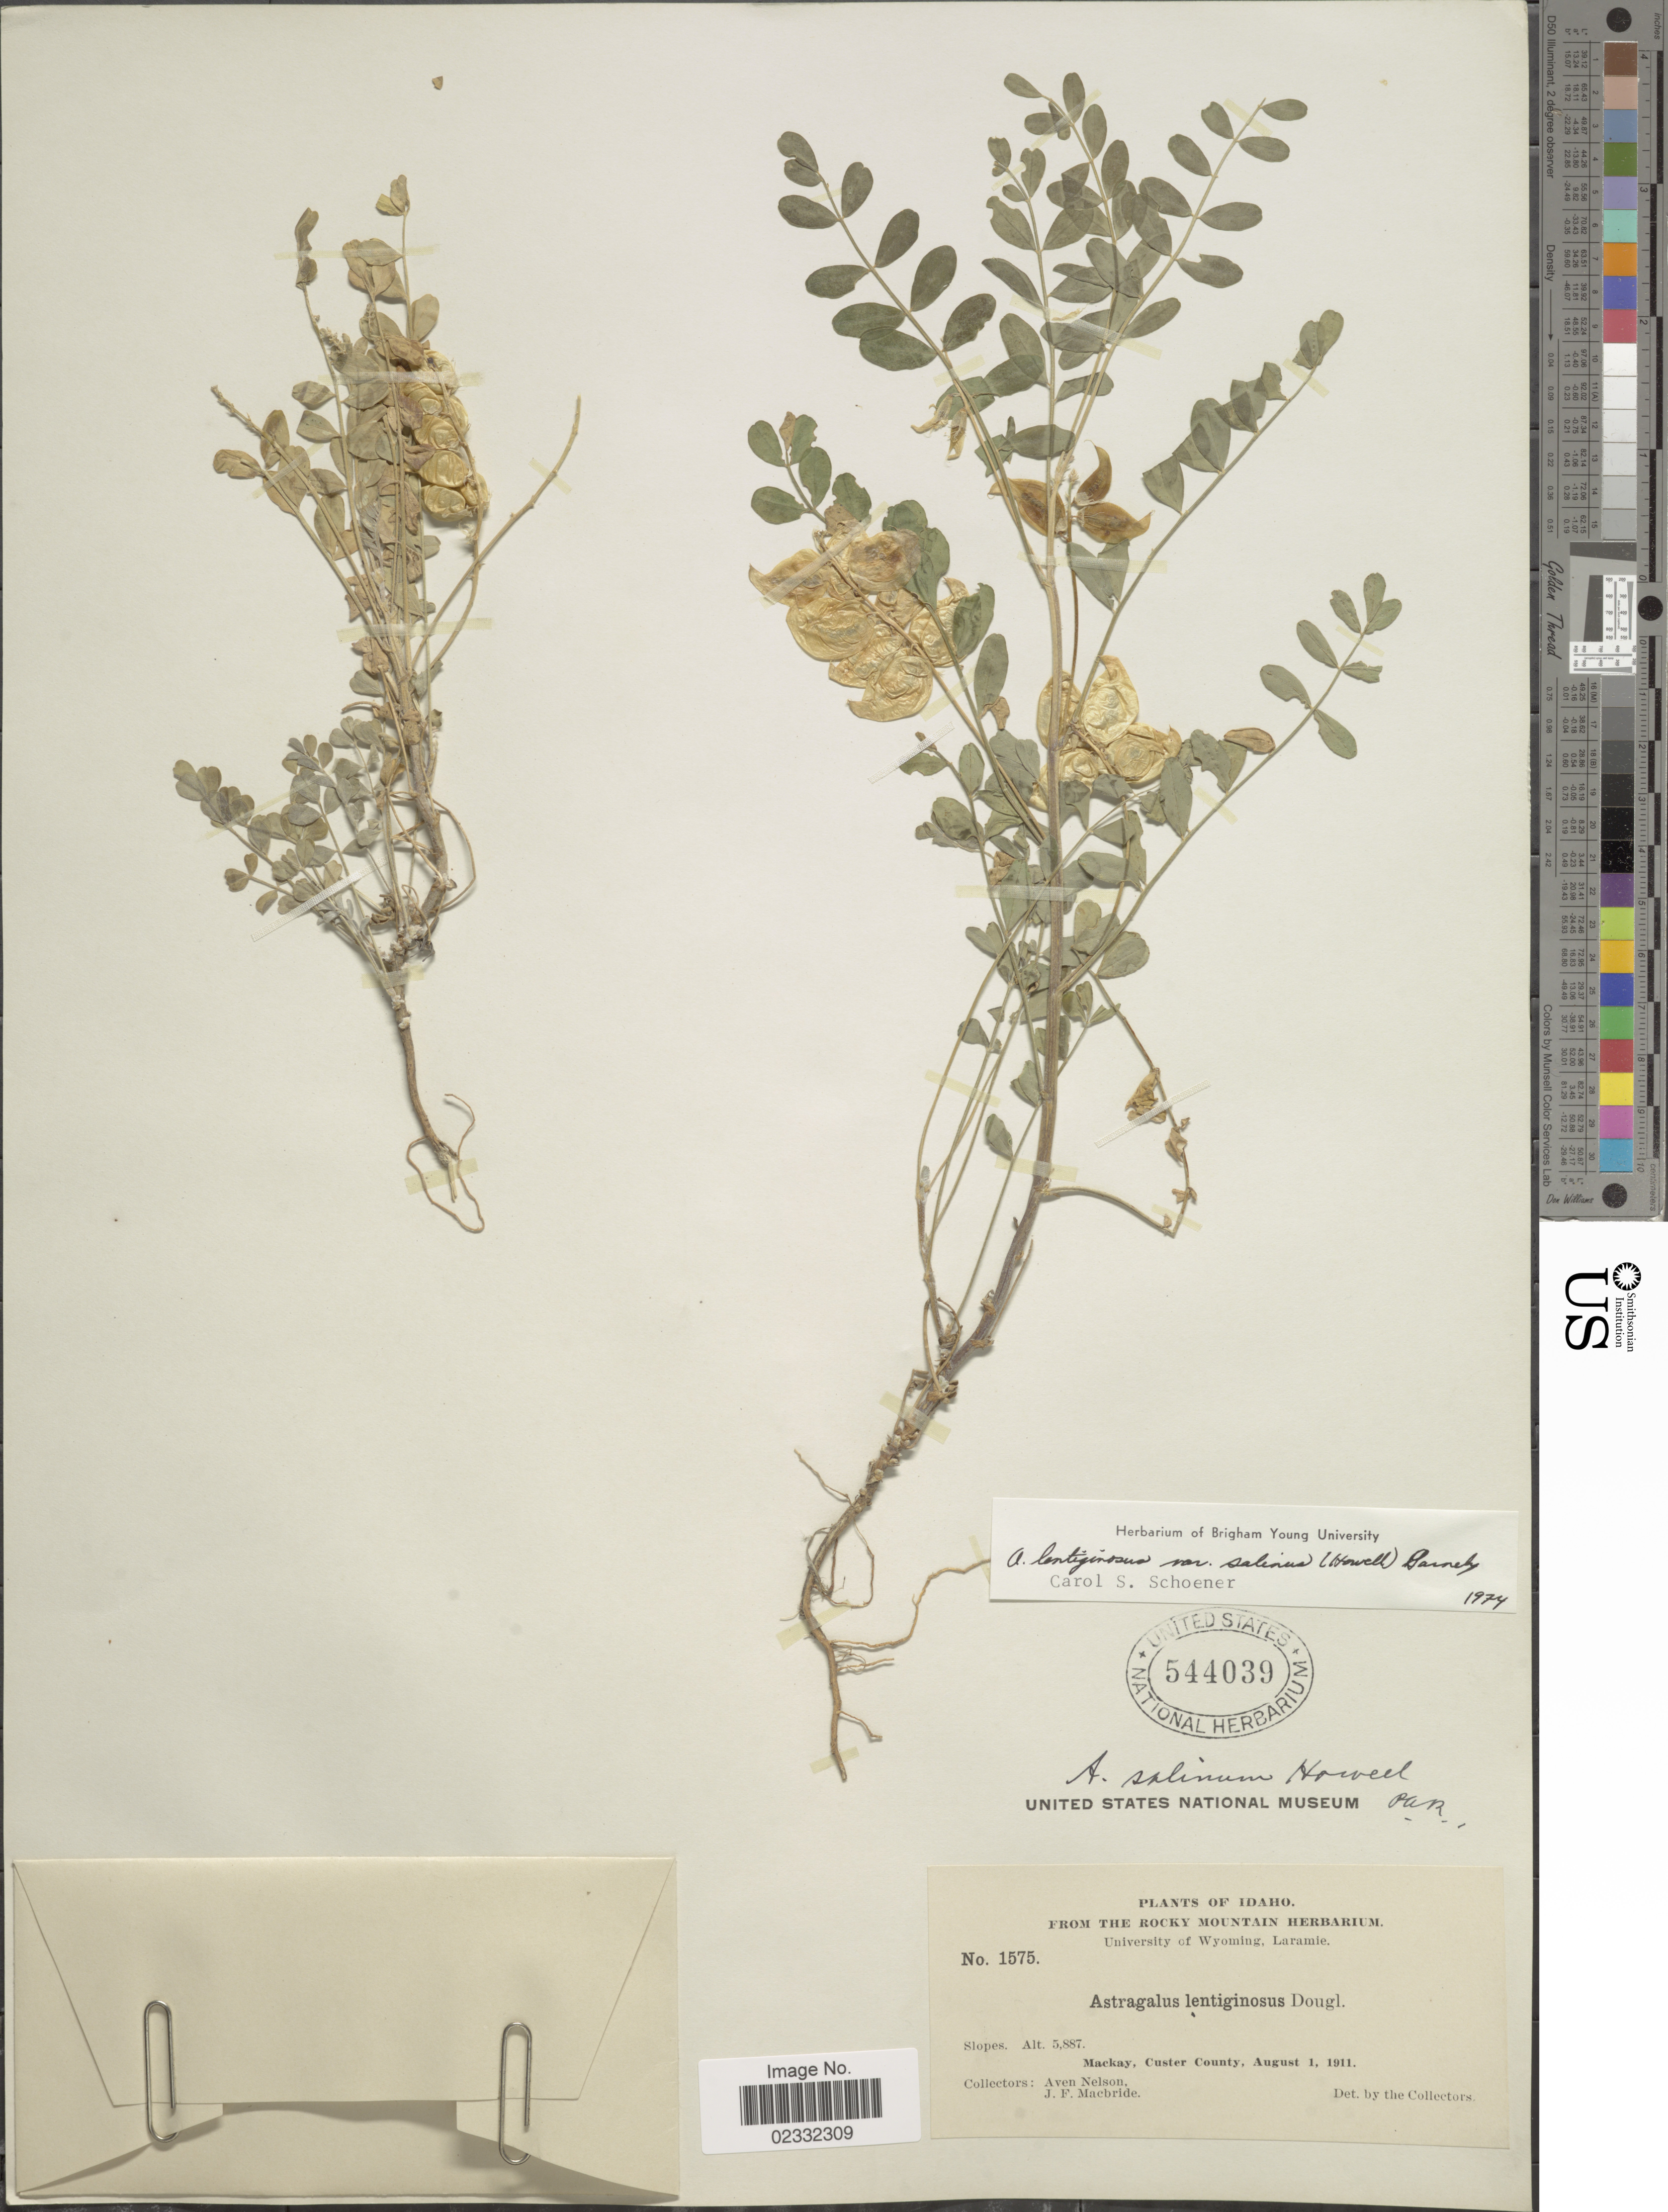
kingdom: Plantae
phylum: Tracheophyta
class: Magnoliopsida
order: Fabales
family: Fabaceae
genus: Astragalus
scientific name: Astragalus lentiginosus var. salinus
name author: (Howell) Barneby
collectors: A. Nelson & J. F. Macbride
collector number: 1575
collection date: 1911-08-01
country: United States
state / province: Idaho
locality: Mackay, Custer County.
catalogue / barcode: US 544039